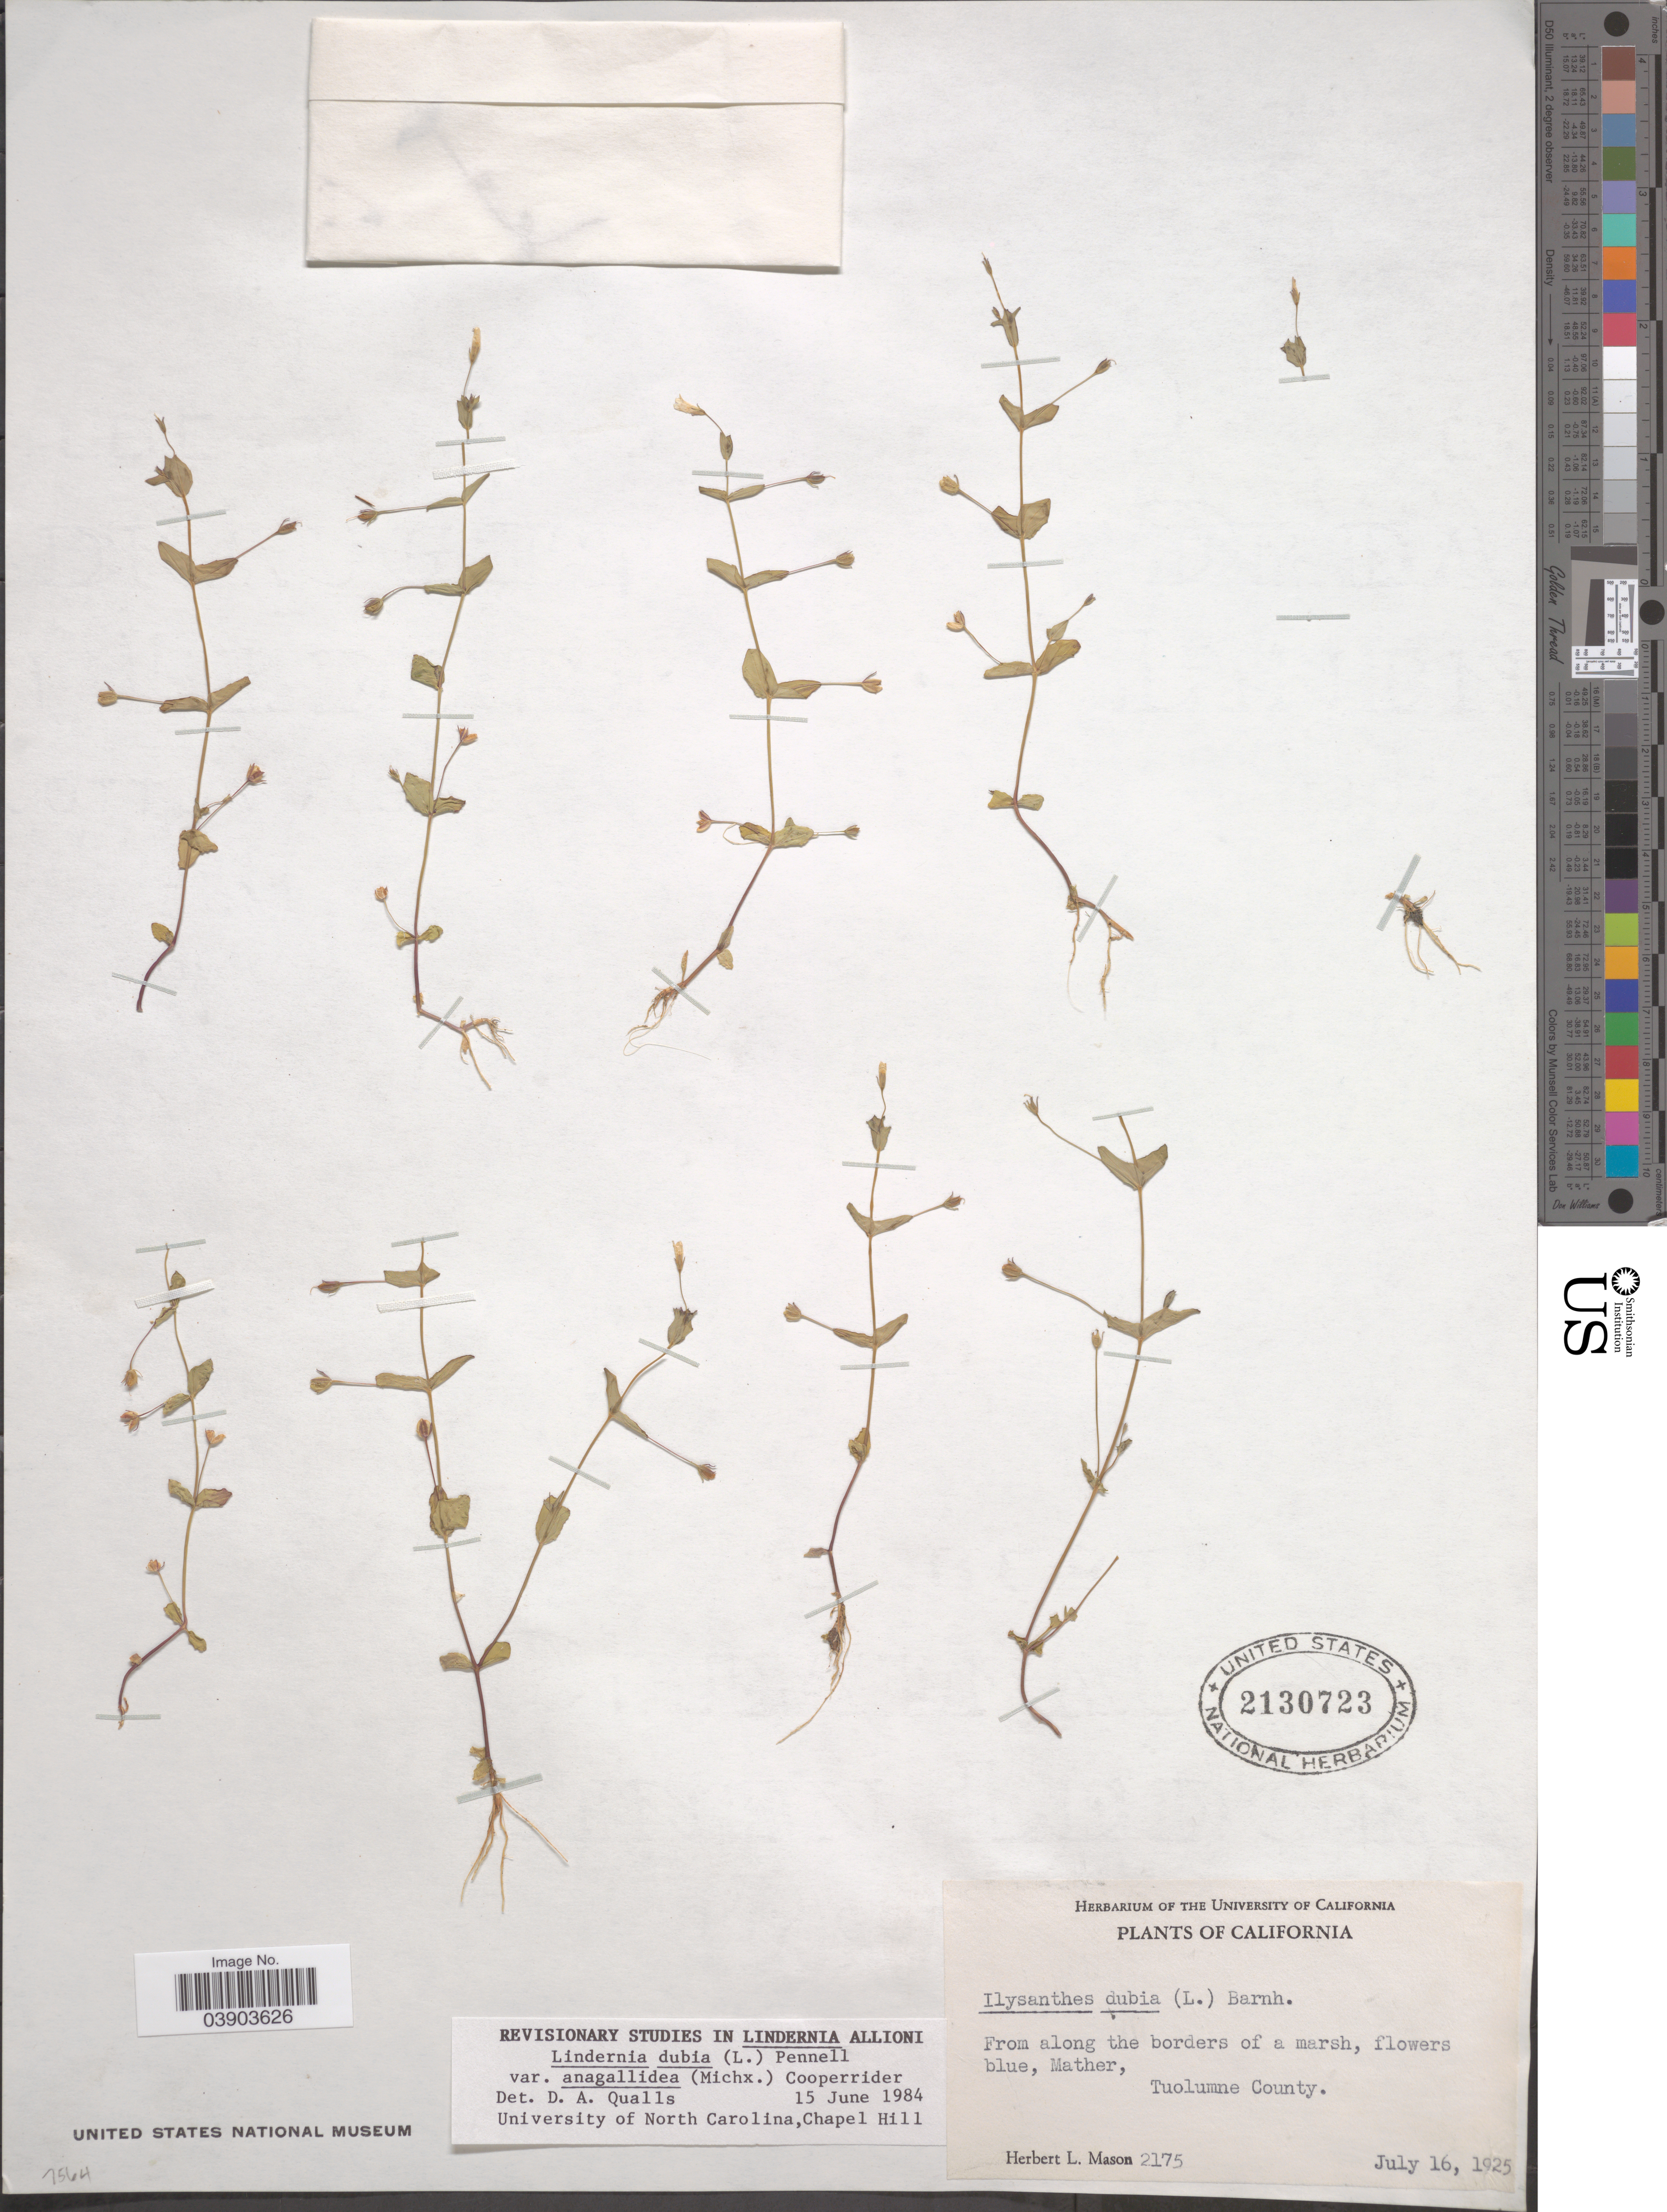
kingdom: Plantae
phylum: Tracheophyta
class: Magnoliopsida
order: Lamiales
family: Linderniaceae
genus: Lindernia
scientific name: Lindernia dubia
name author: (L.) Pennell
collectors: H. L. Mason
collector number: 2175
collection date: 1925-07-16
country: United States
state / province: California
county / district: Tuolumne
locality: Mather, Tuolumne County.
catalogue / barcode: US 2130723